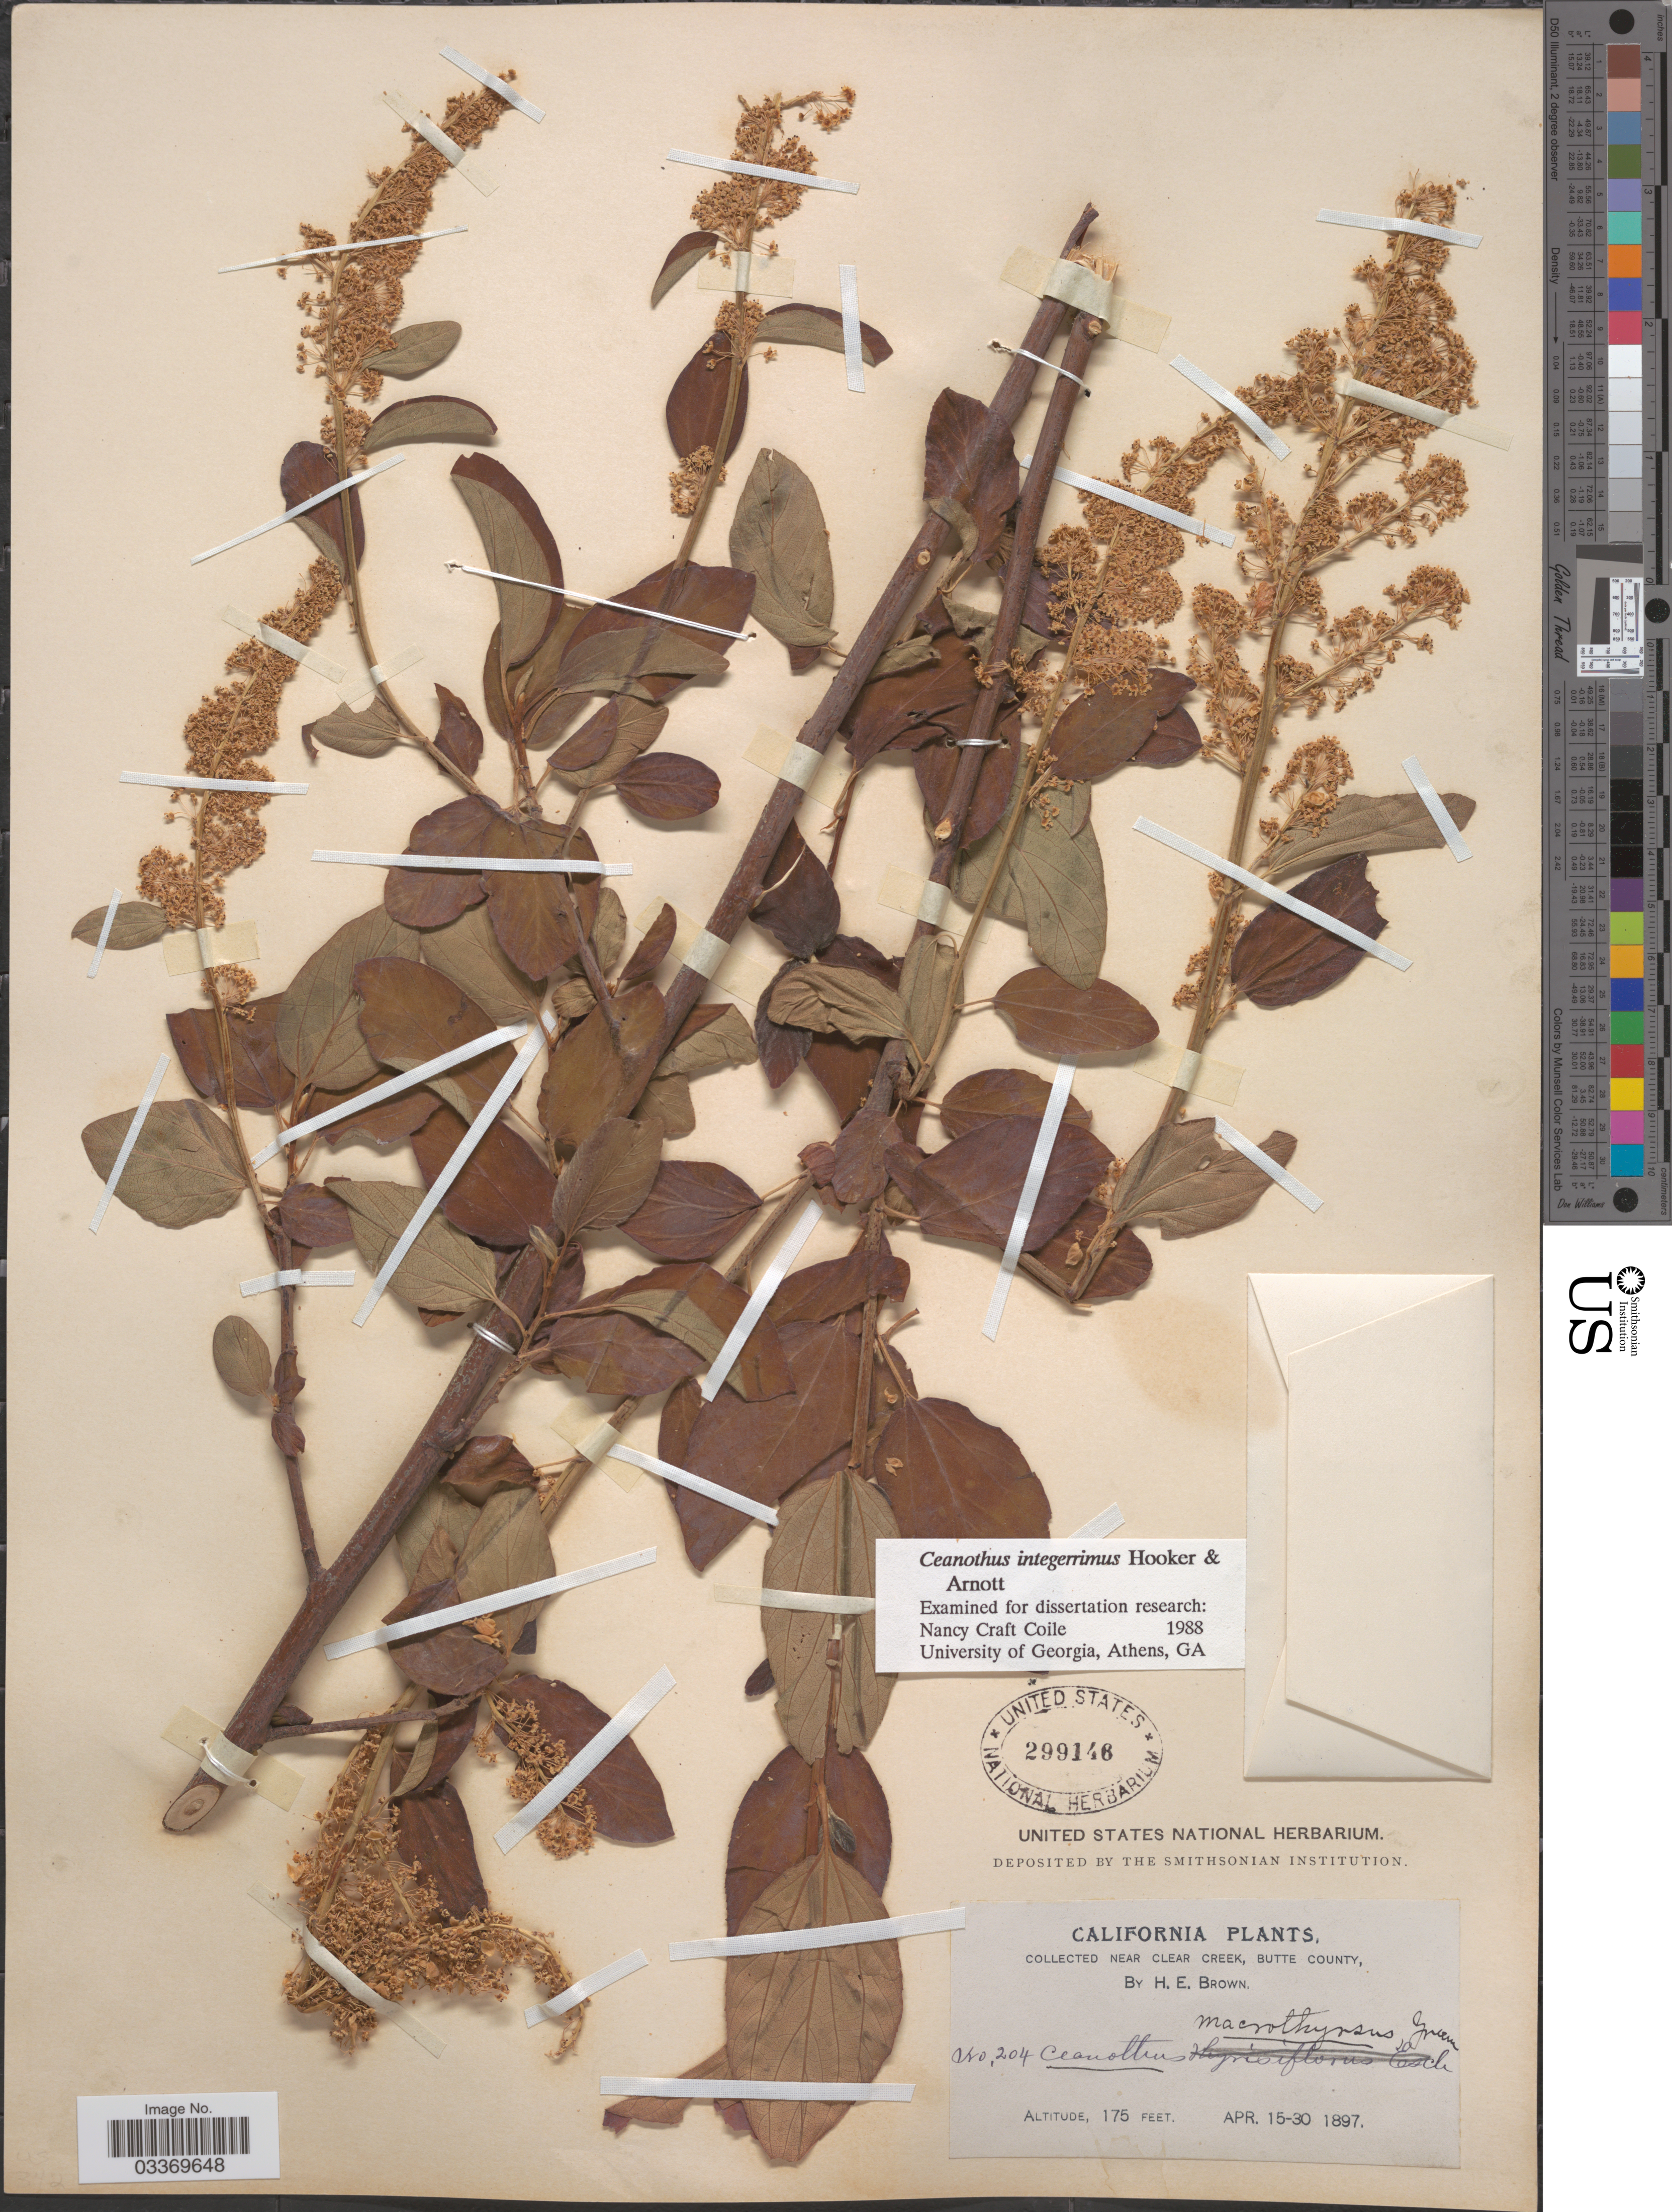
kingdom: Plantae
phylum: Tracheophyta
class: Magnoliopsida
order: Rosales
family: Rhamnaceae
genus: Ceanothus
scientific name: Ceanothus integerrimus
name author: Hook. & Arn.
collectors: H. E. Brown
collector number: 204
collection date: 1897-04-15/1897-04-30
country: United States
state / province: California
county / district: Butte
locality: Near Clear Creek, Butte County.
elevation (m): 53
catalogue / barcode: US 299146